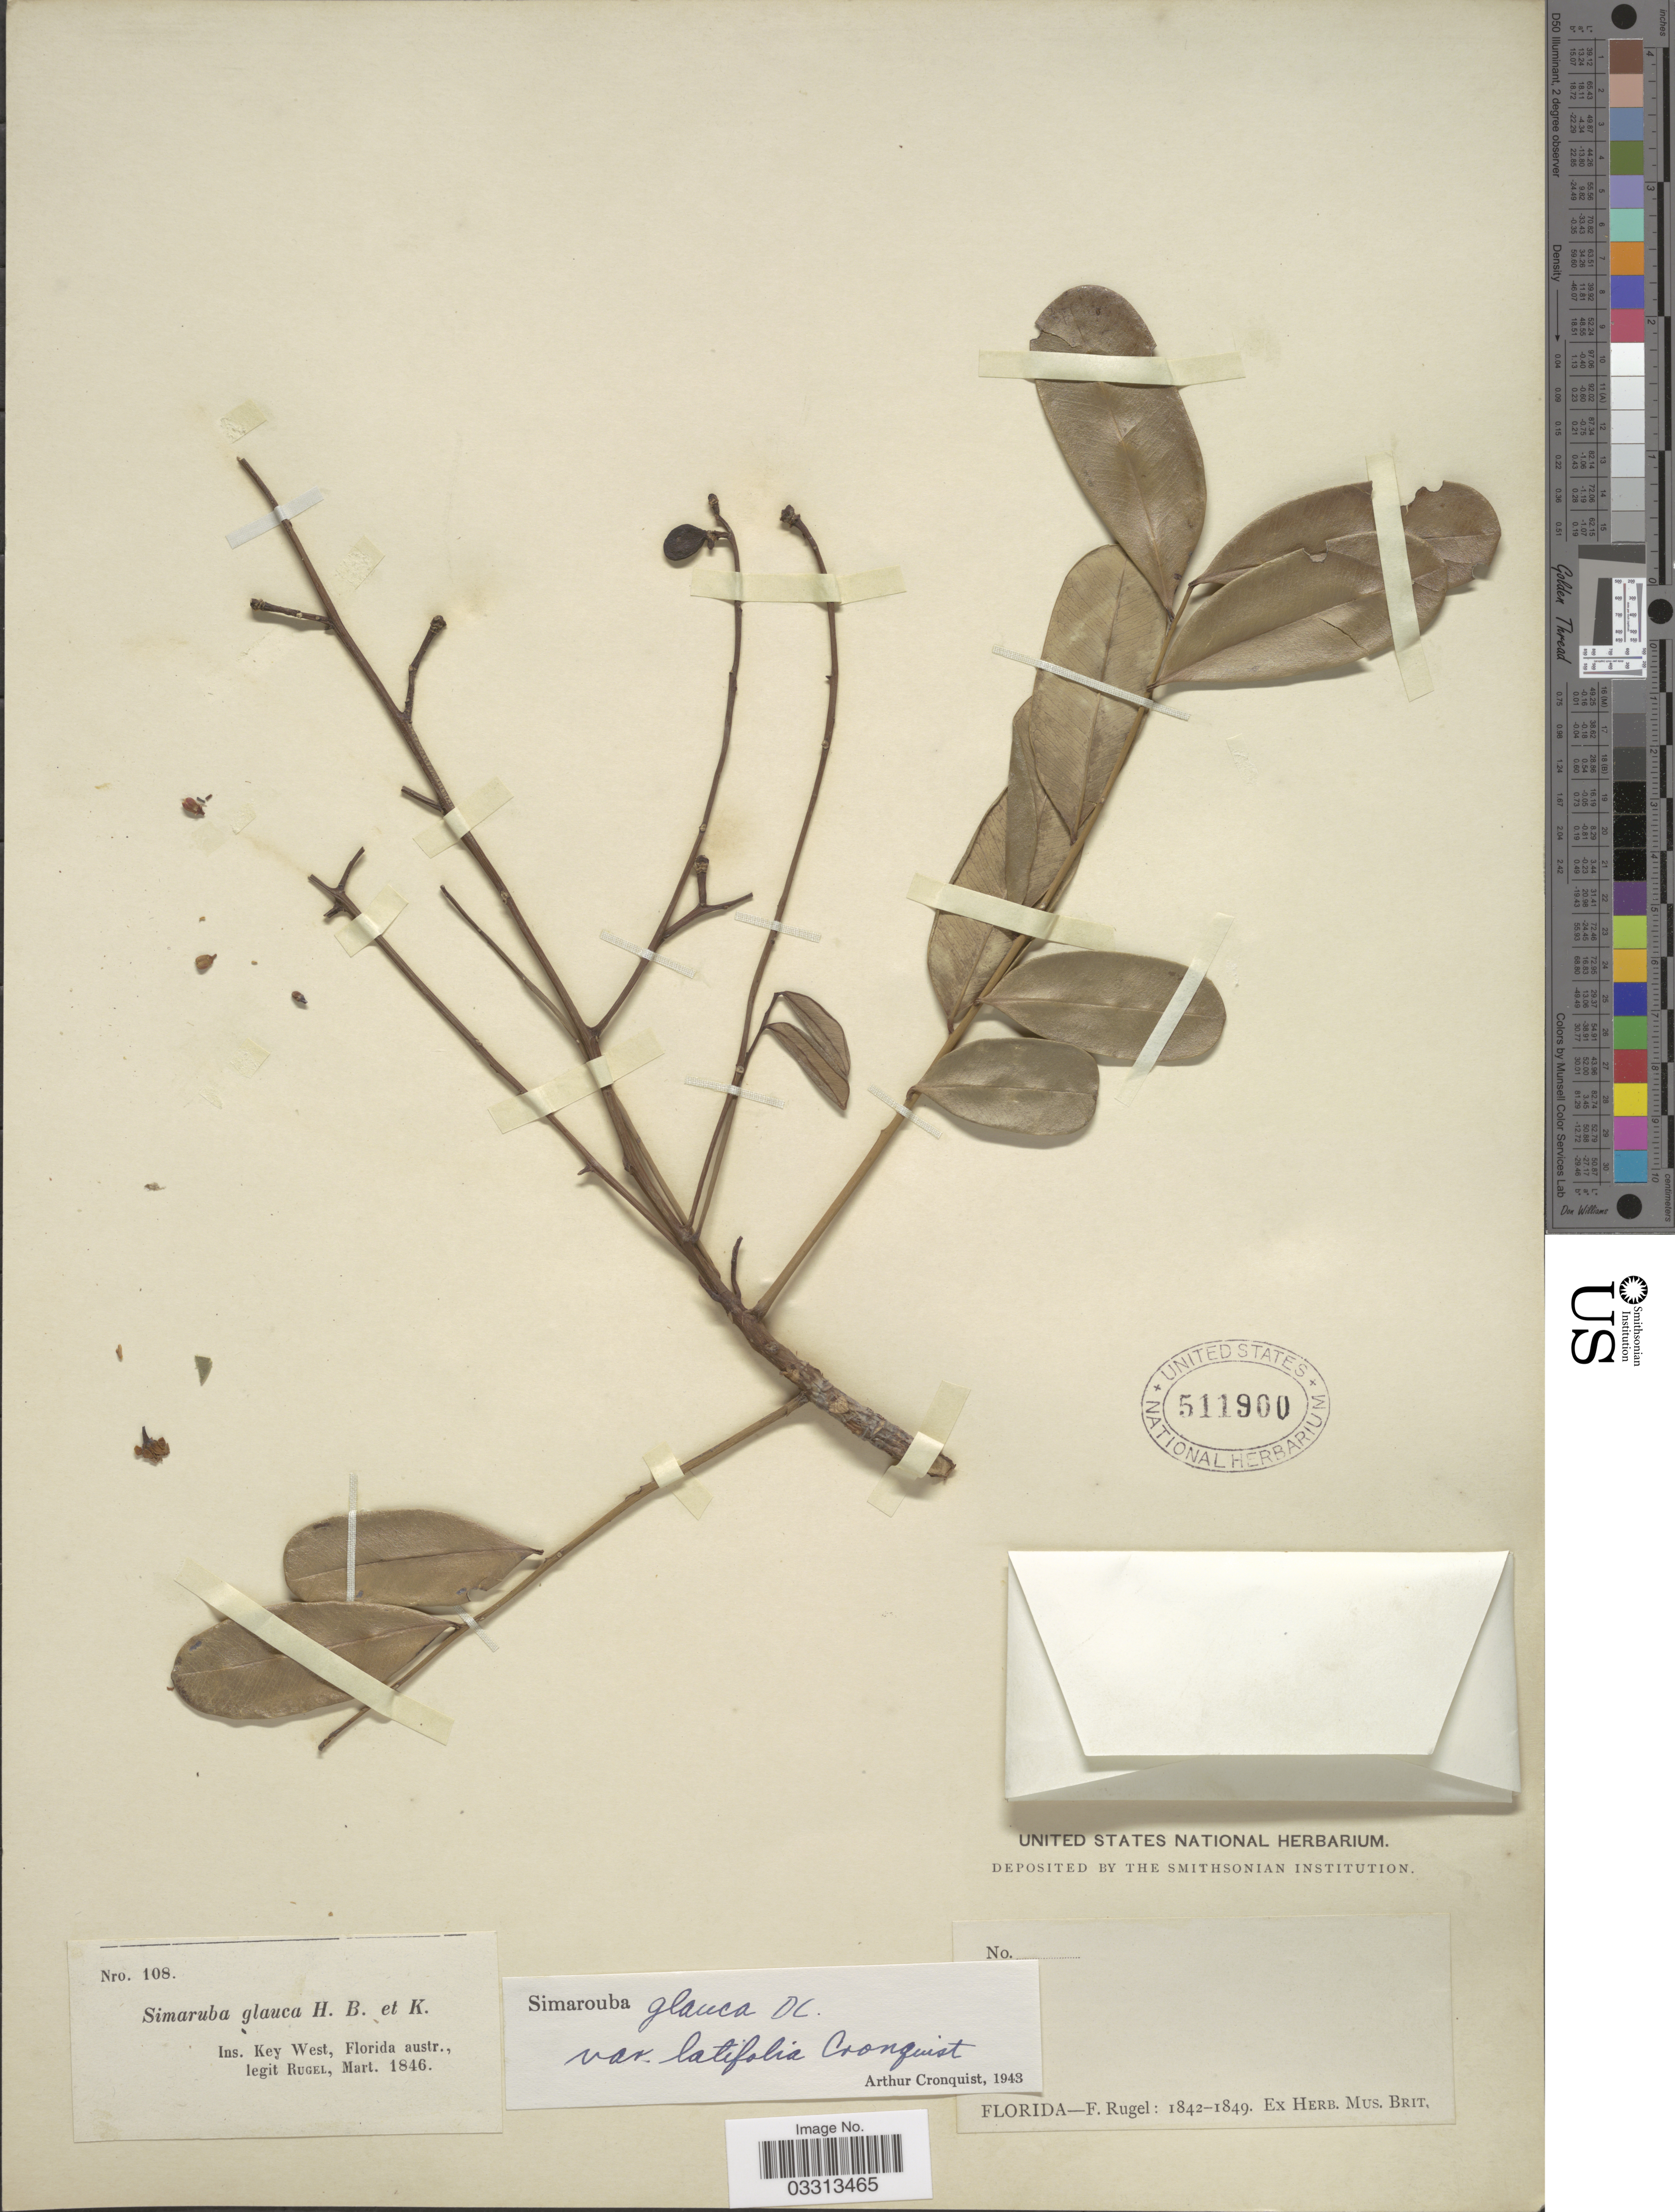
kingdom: Plantae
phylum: Tracheophyta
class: Magnoliopsida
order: Sapindales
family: Simaroubaceae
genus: Simarouba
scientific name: Simarouba glauca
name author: DC.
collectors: Rugel, --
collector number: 108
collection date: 1846-03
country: United States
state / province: Florida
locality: Ins. Key West, Florida austr.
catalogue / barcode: US 511900